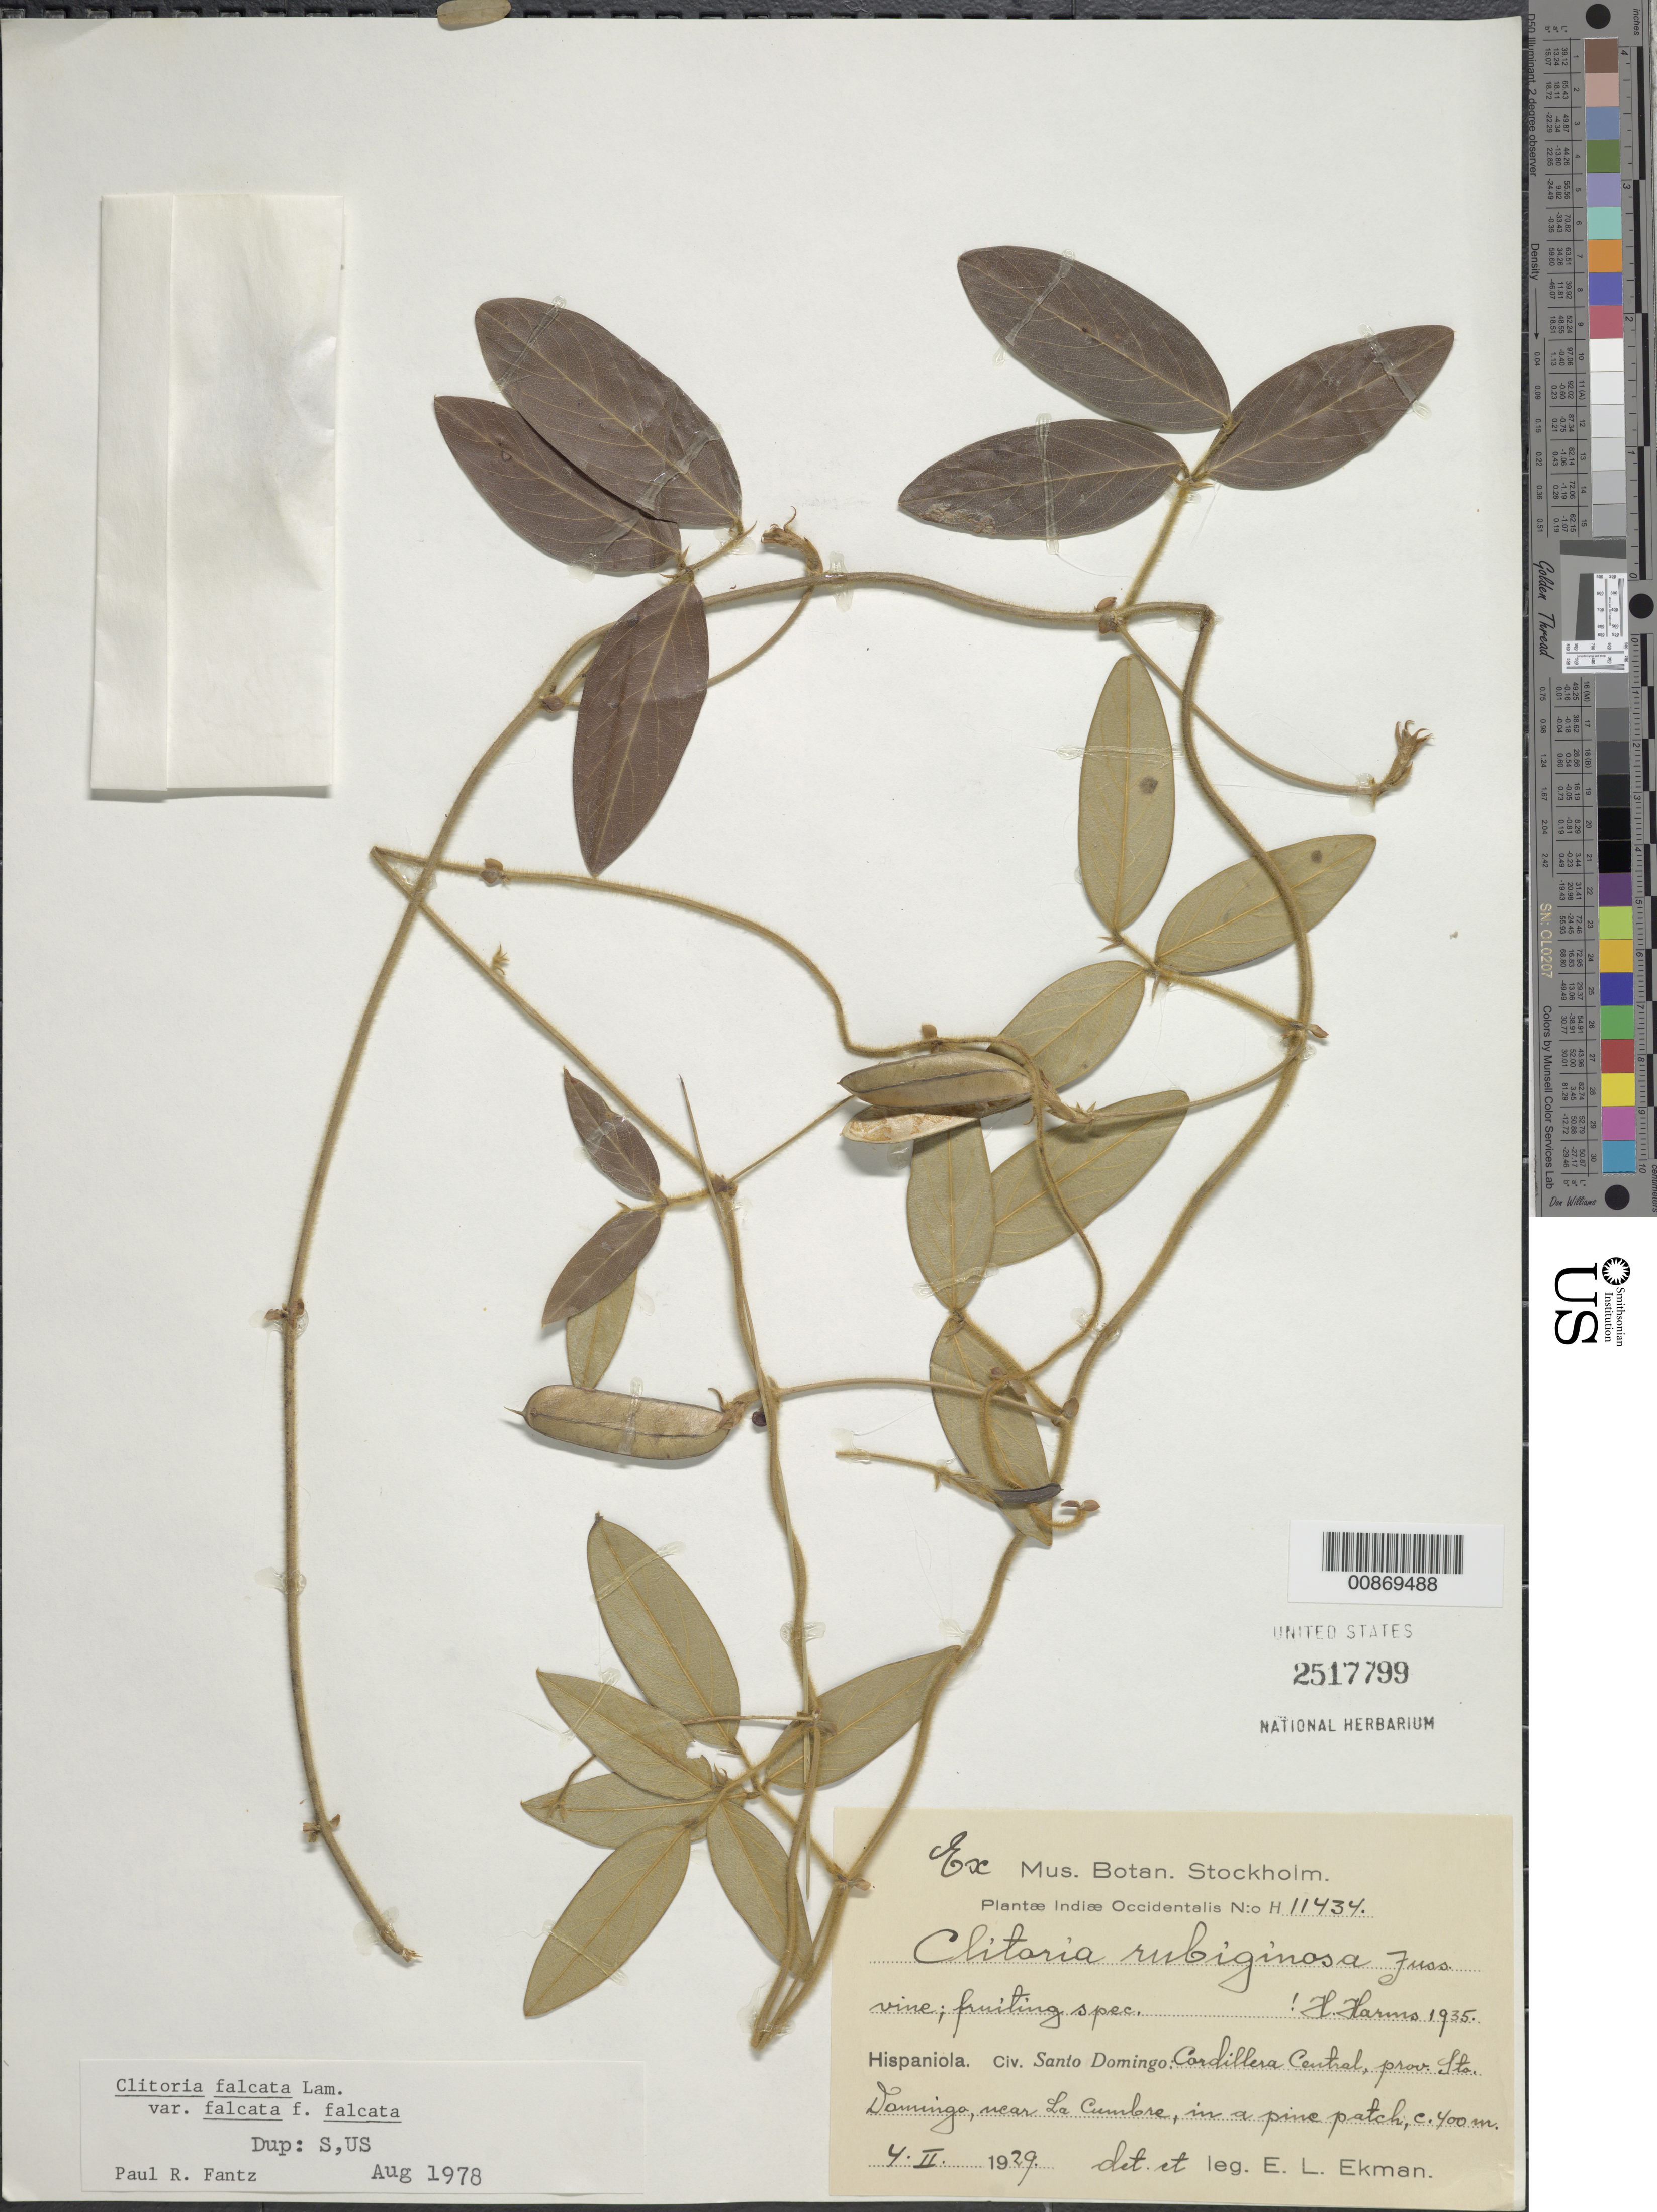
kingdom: Plantae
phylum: Tracheophyta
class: Magnoliopsida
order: Fabales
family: Fabaceae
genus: Clitoria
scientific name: Clitoria rubiginosa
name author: Juss.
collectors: E. L. Ekman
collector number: H 11434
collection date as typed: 04 Feb 1929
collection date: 1929-02-04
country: Dominican Republic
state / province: Distrito Nacional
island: Hispaniola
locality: Cordillera Central, Prov. Sto. Domingo (obsolete), near La Cumbre.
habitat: In a pine patch.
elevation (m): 400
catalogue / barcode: US 2517799